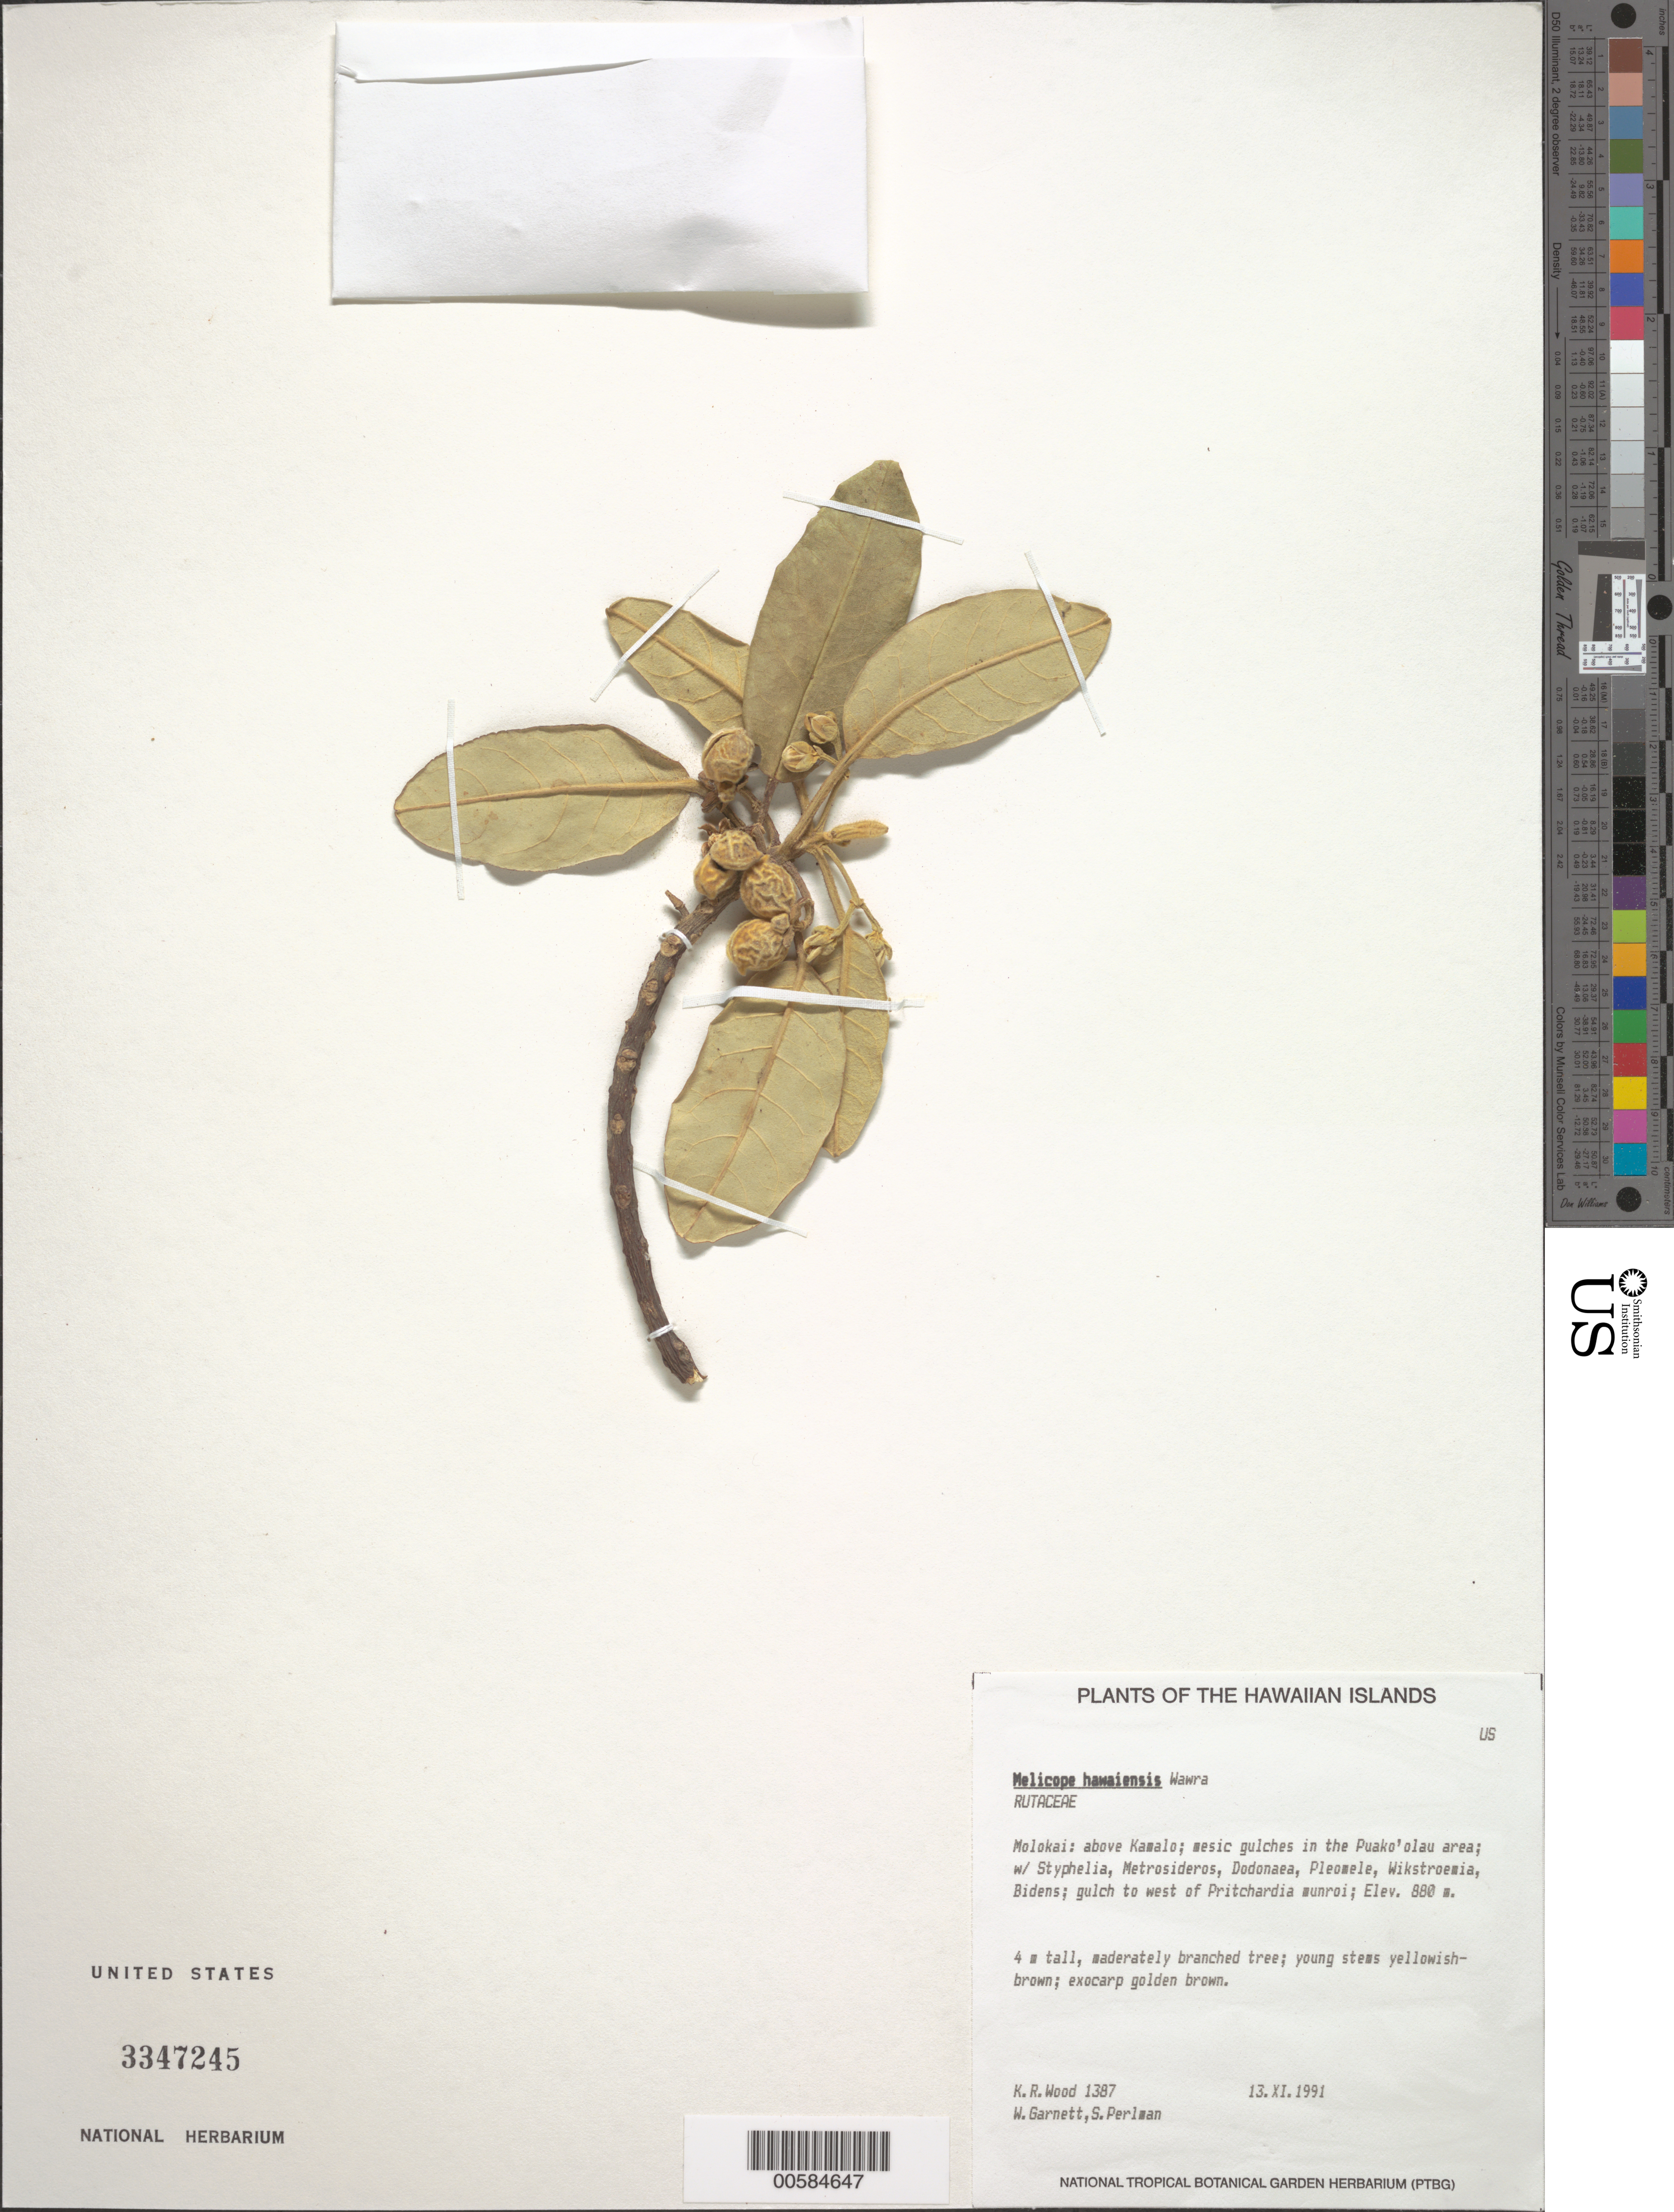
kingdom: Plantae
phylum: Tracheophyta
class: Magnoliopsida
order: Sapindales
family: Rutaceae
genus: Melicope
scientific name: Melicope hawaiensis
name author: (Wawra) T.G. Hartley & B.C. Stone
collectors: K. R. Wood, W. Garnett & S. P. Perlman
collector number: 1387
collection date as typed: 13 Nov 1991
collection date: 1991-11-13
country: United States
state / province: Hawaii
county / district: Maui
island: Moloka'i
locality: Above Kamalo; Puako'olau area.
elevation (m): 880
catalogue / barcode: US 3347245